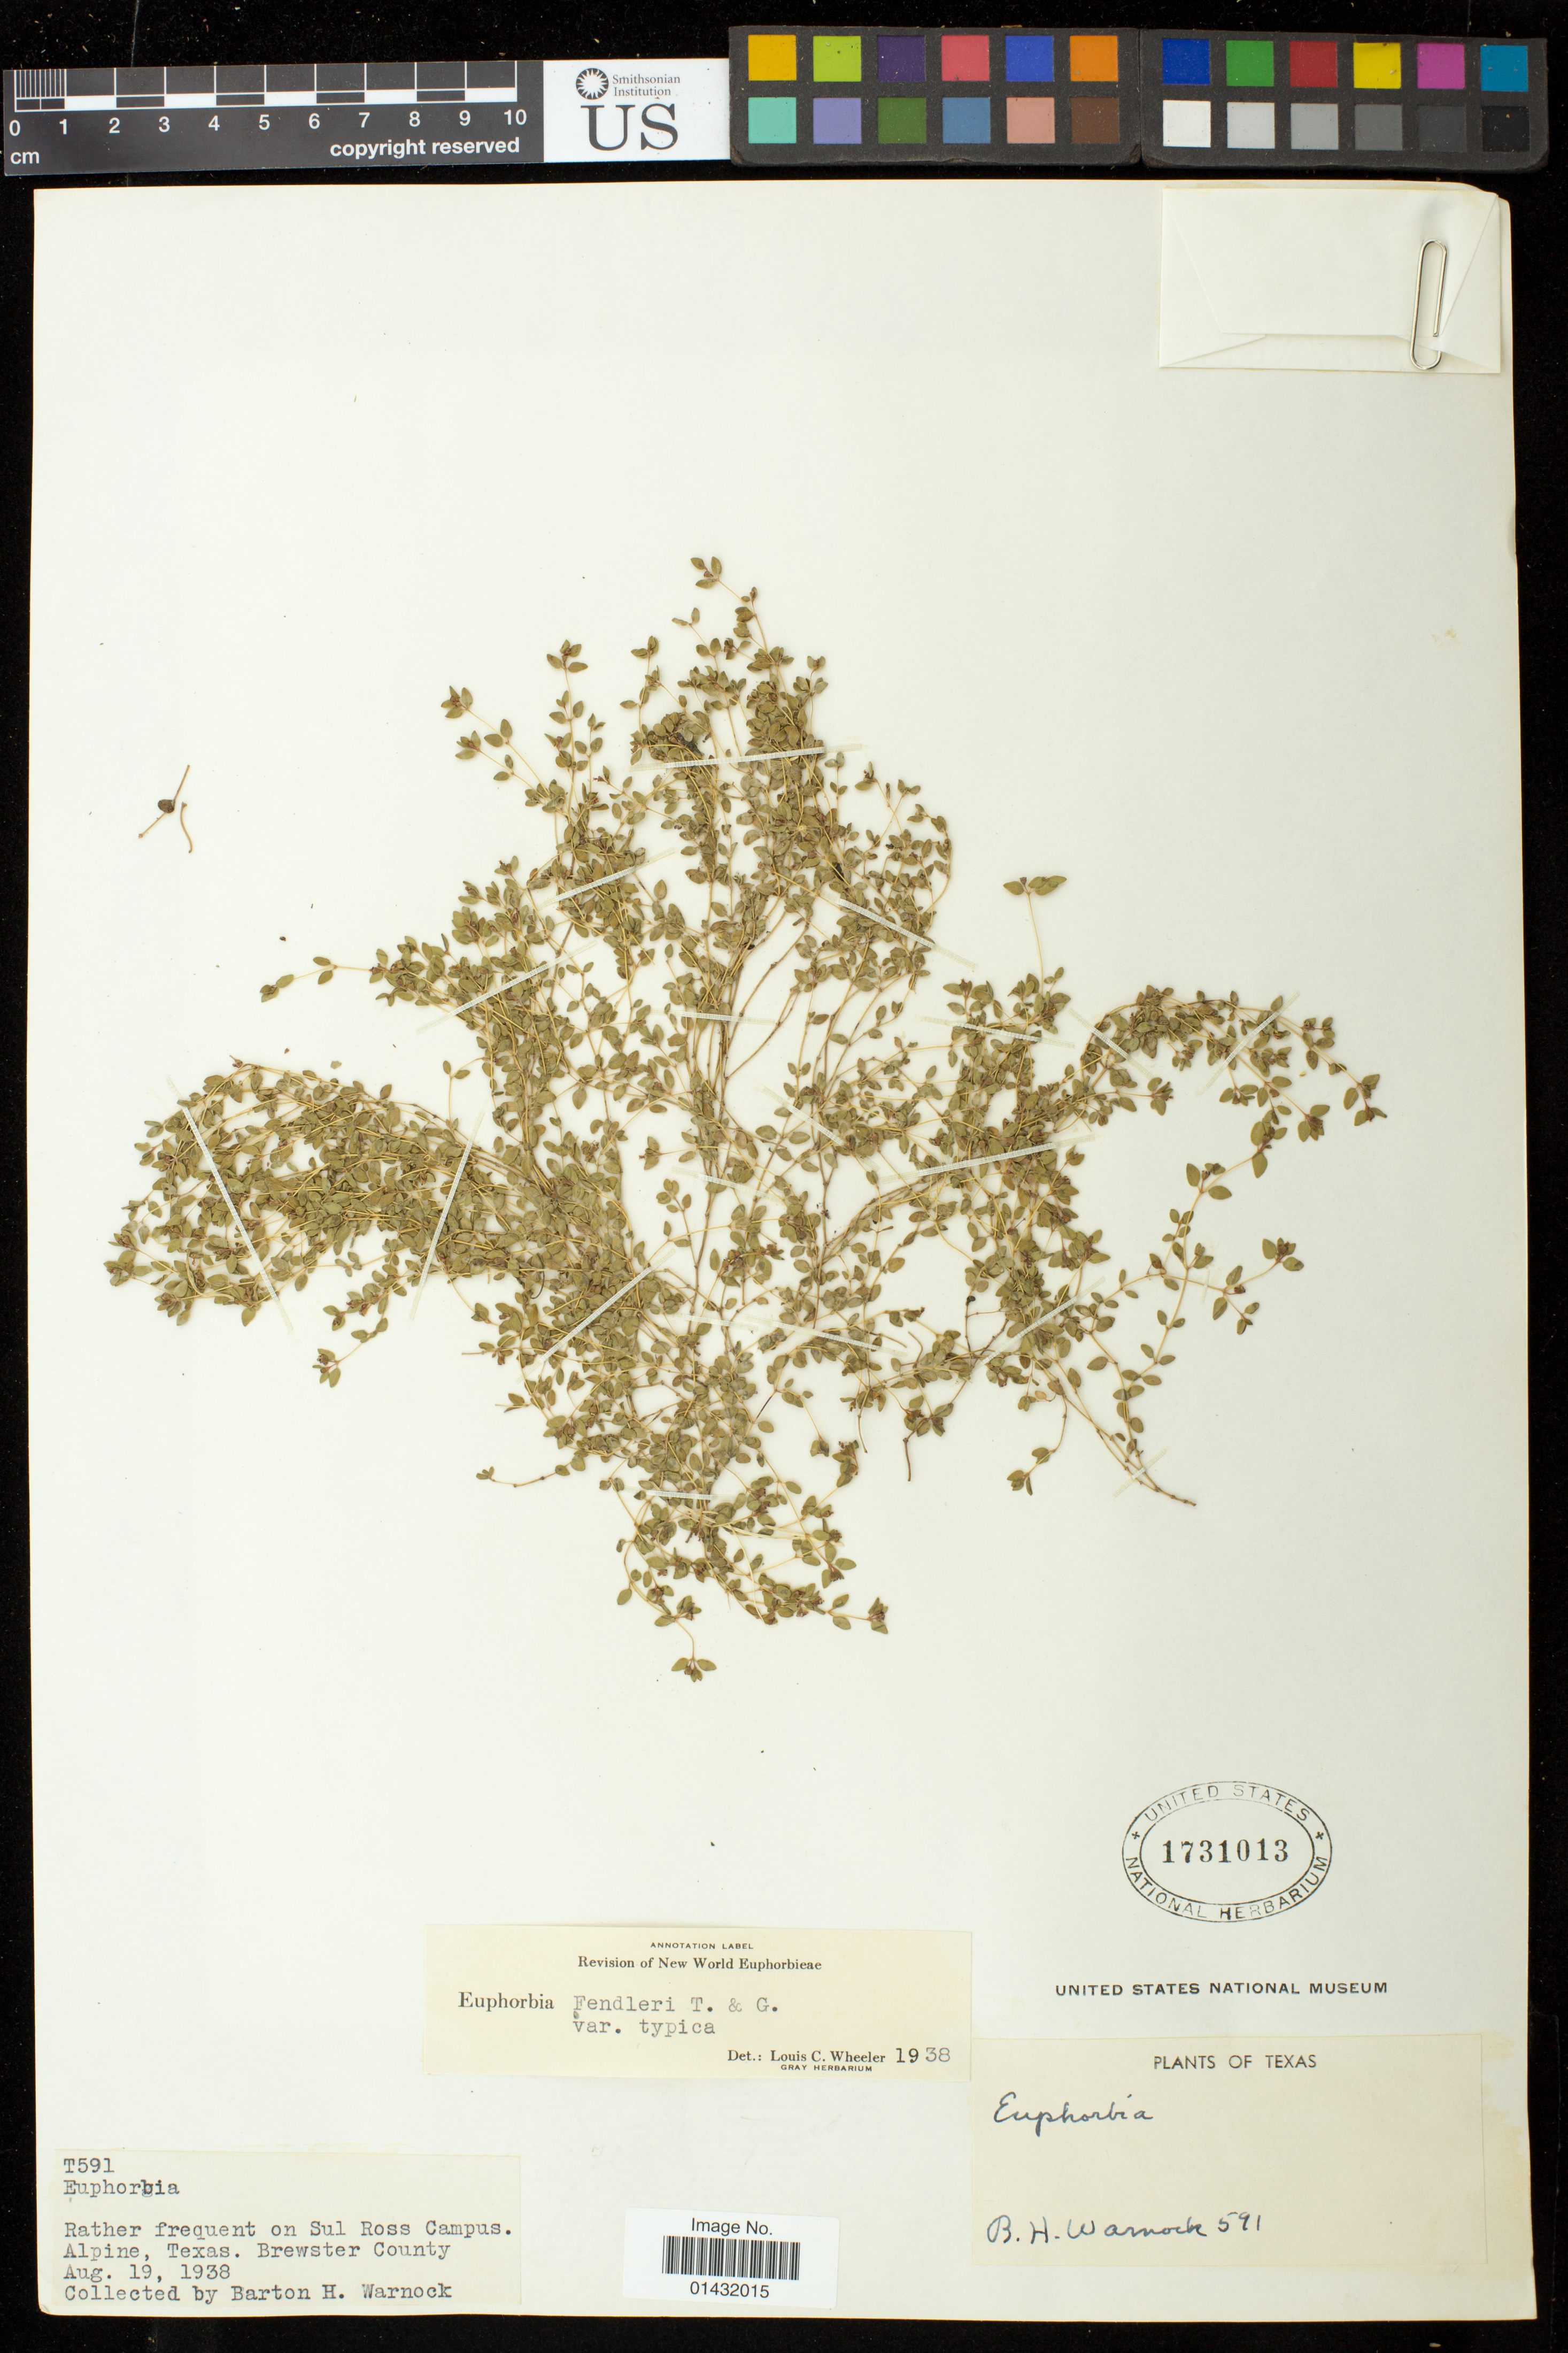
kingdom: Plantae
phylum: Tracheophyta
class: Magnoliopsida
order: Malpighiales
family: Euphorbiaceae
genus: Euphorbia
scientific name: Euphorbia fendleri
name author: Torr. & A. Gray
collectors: B. H. Warnock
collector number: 591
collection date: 1938-08-19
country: United States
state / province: Texas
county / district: Brewster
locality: Sul Ross Campus. Alpine.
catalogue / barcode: US 1731013